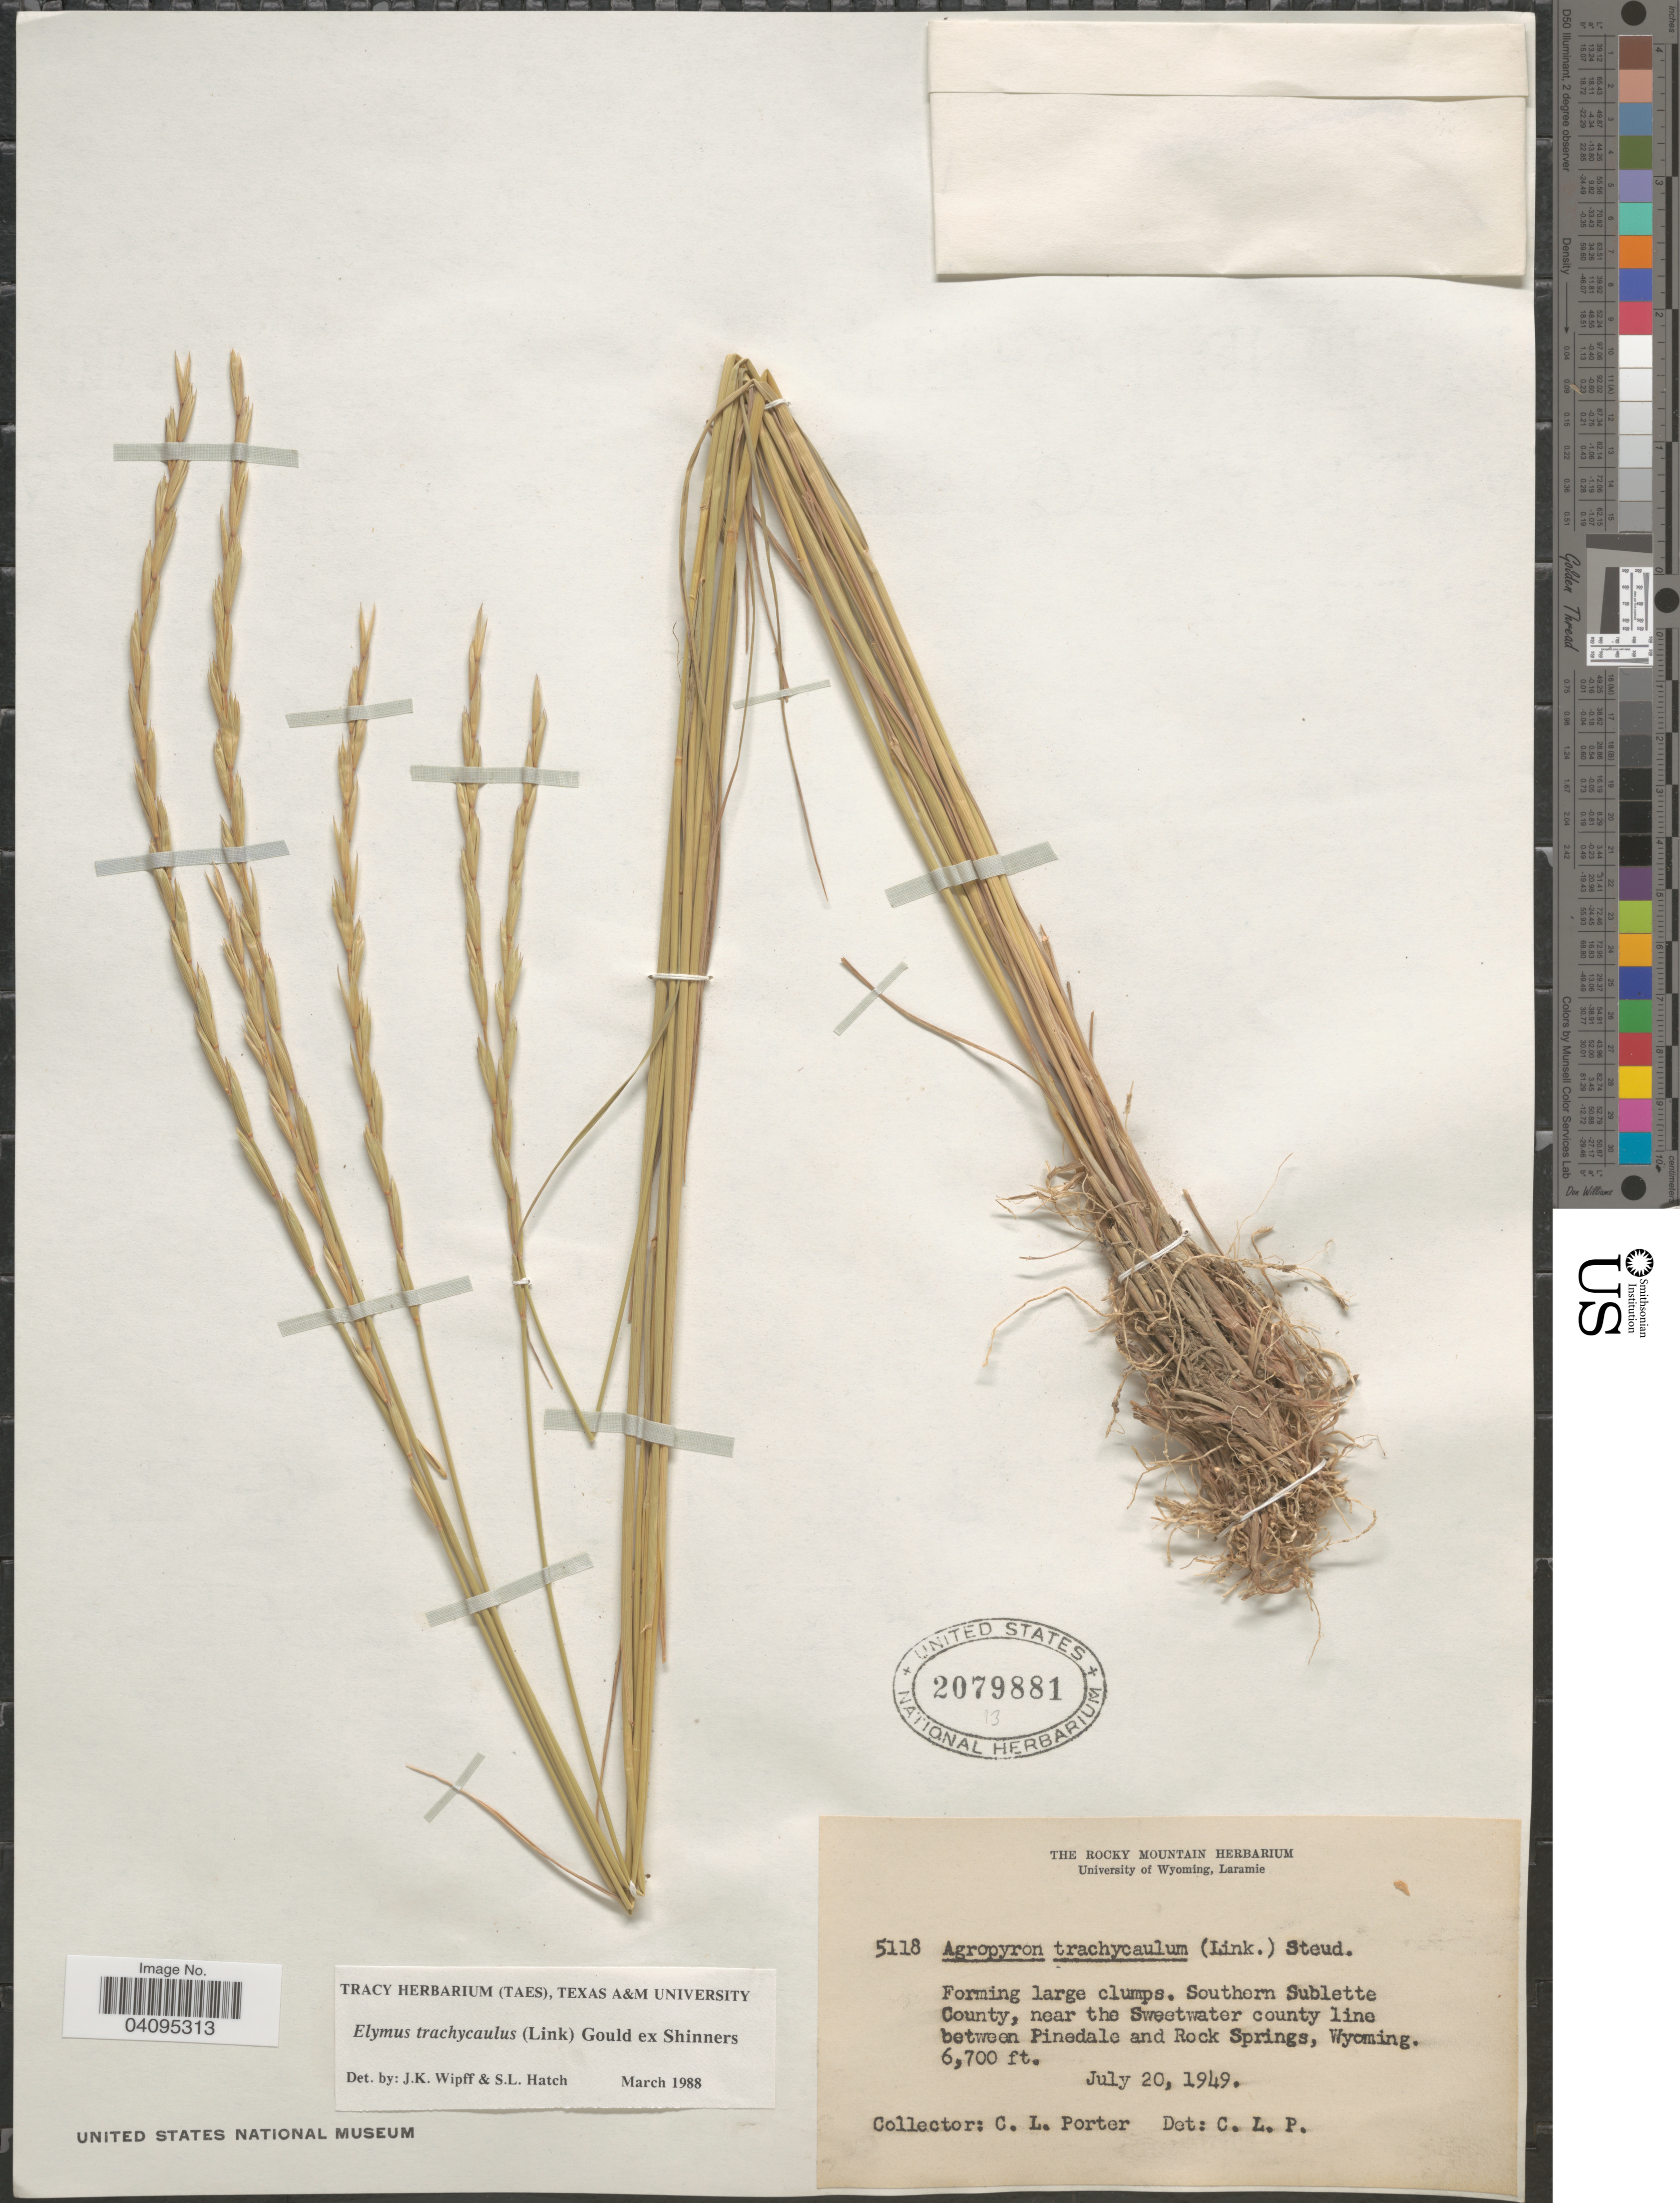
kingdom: Plantae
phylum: Tracheophyta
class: Liliopsida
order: Poales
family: Poaceae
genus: Elymus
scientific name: Elymus trachycaulus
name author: (Link) Gould ex Shinners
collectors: C. L. Porter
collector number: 5118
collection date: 1949-07-20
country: United States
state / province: Wyoming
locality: Forming large clumps. Southern Sublette County, near the Sweetwater county line between Pinedale and Rocky Springs.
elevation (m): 2042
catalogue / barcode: US 2079881